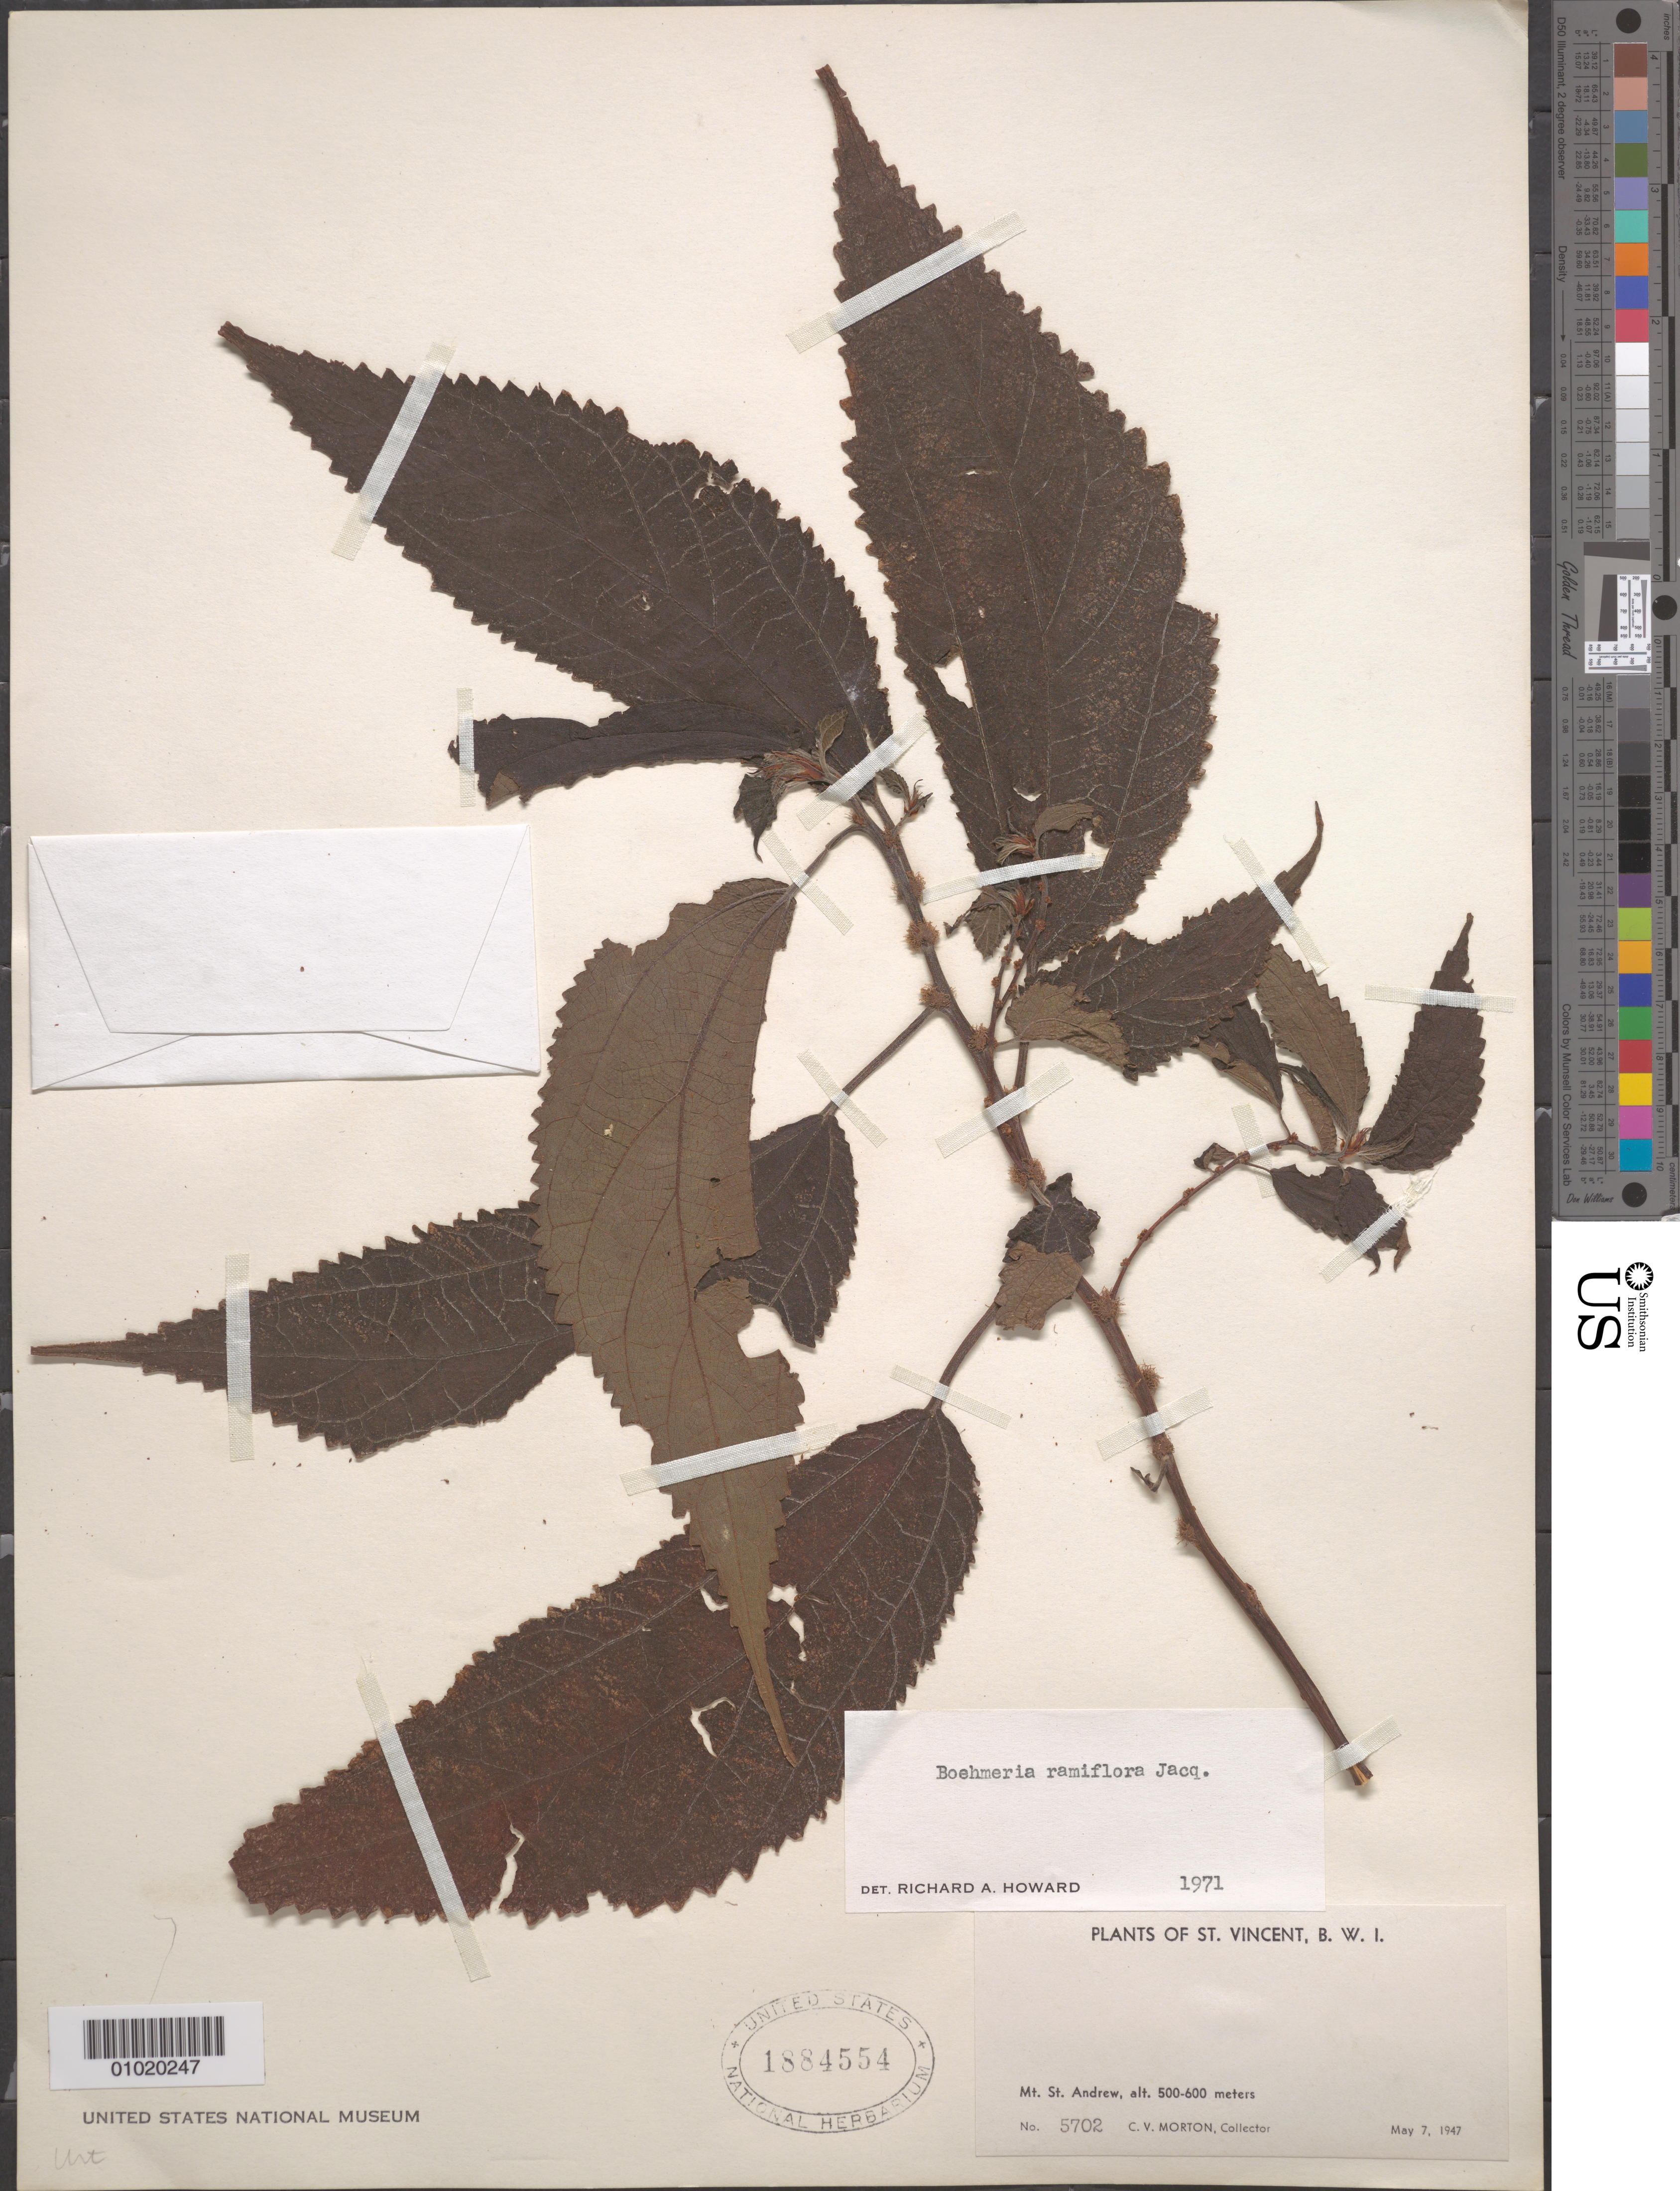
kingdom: Plantae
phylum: Tracheophyta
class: Magnoliopsida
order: Rosales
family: Urticaceae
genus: Boehmeria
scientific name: Boehmeria ramiflora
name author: Jacq.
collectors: C. V. Morton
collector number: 5702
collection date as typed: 07 May 1947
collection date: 1947-05-07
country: St. Vincent - Grenadines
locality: Mt. St. Andrew.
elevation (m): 500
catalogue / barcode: US 1884554